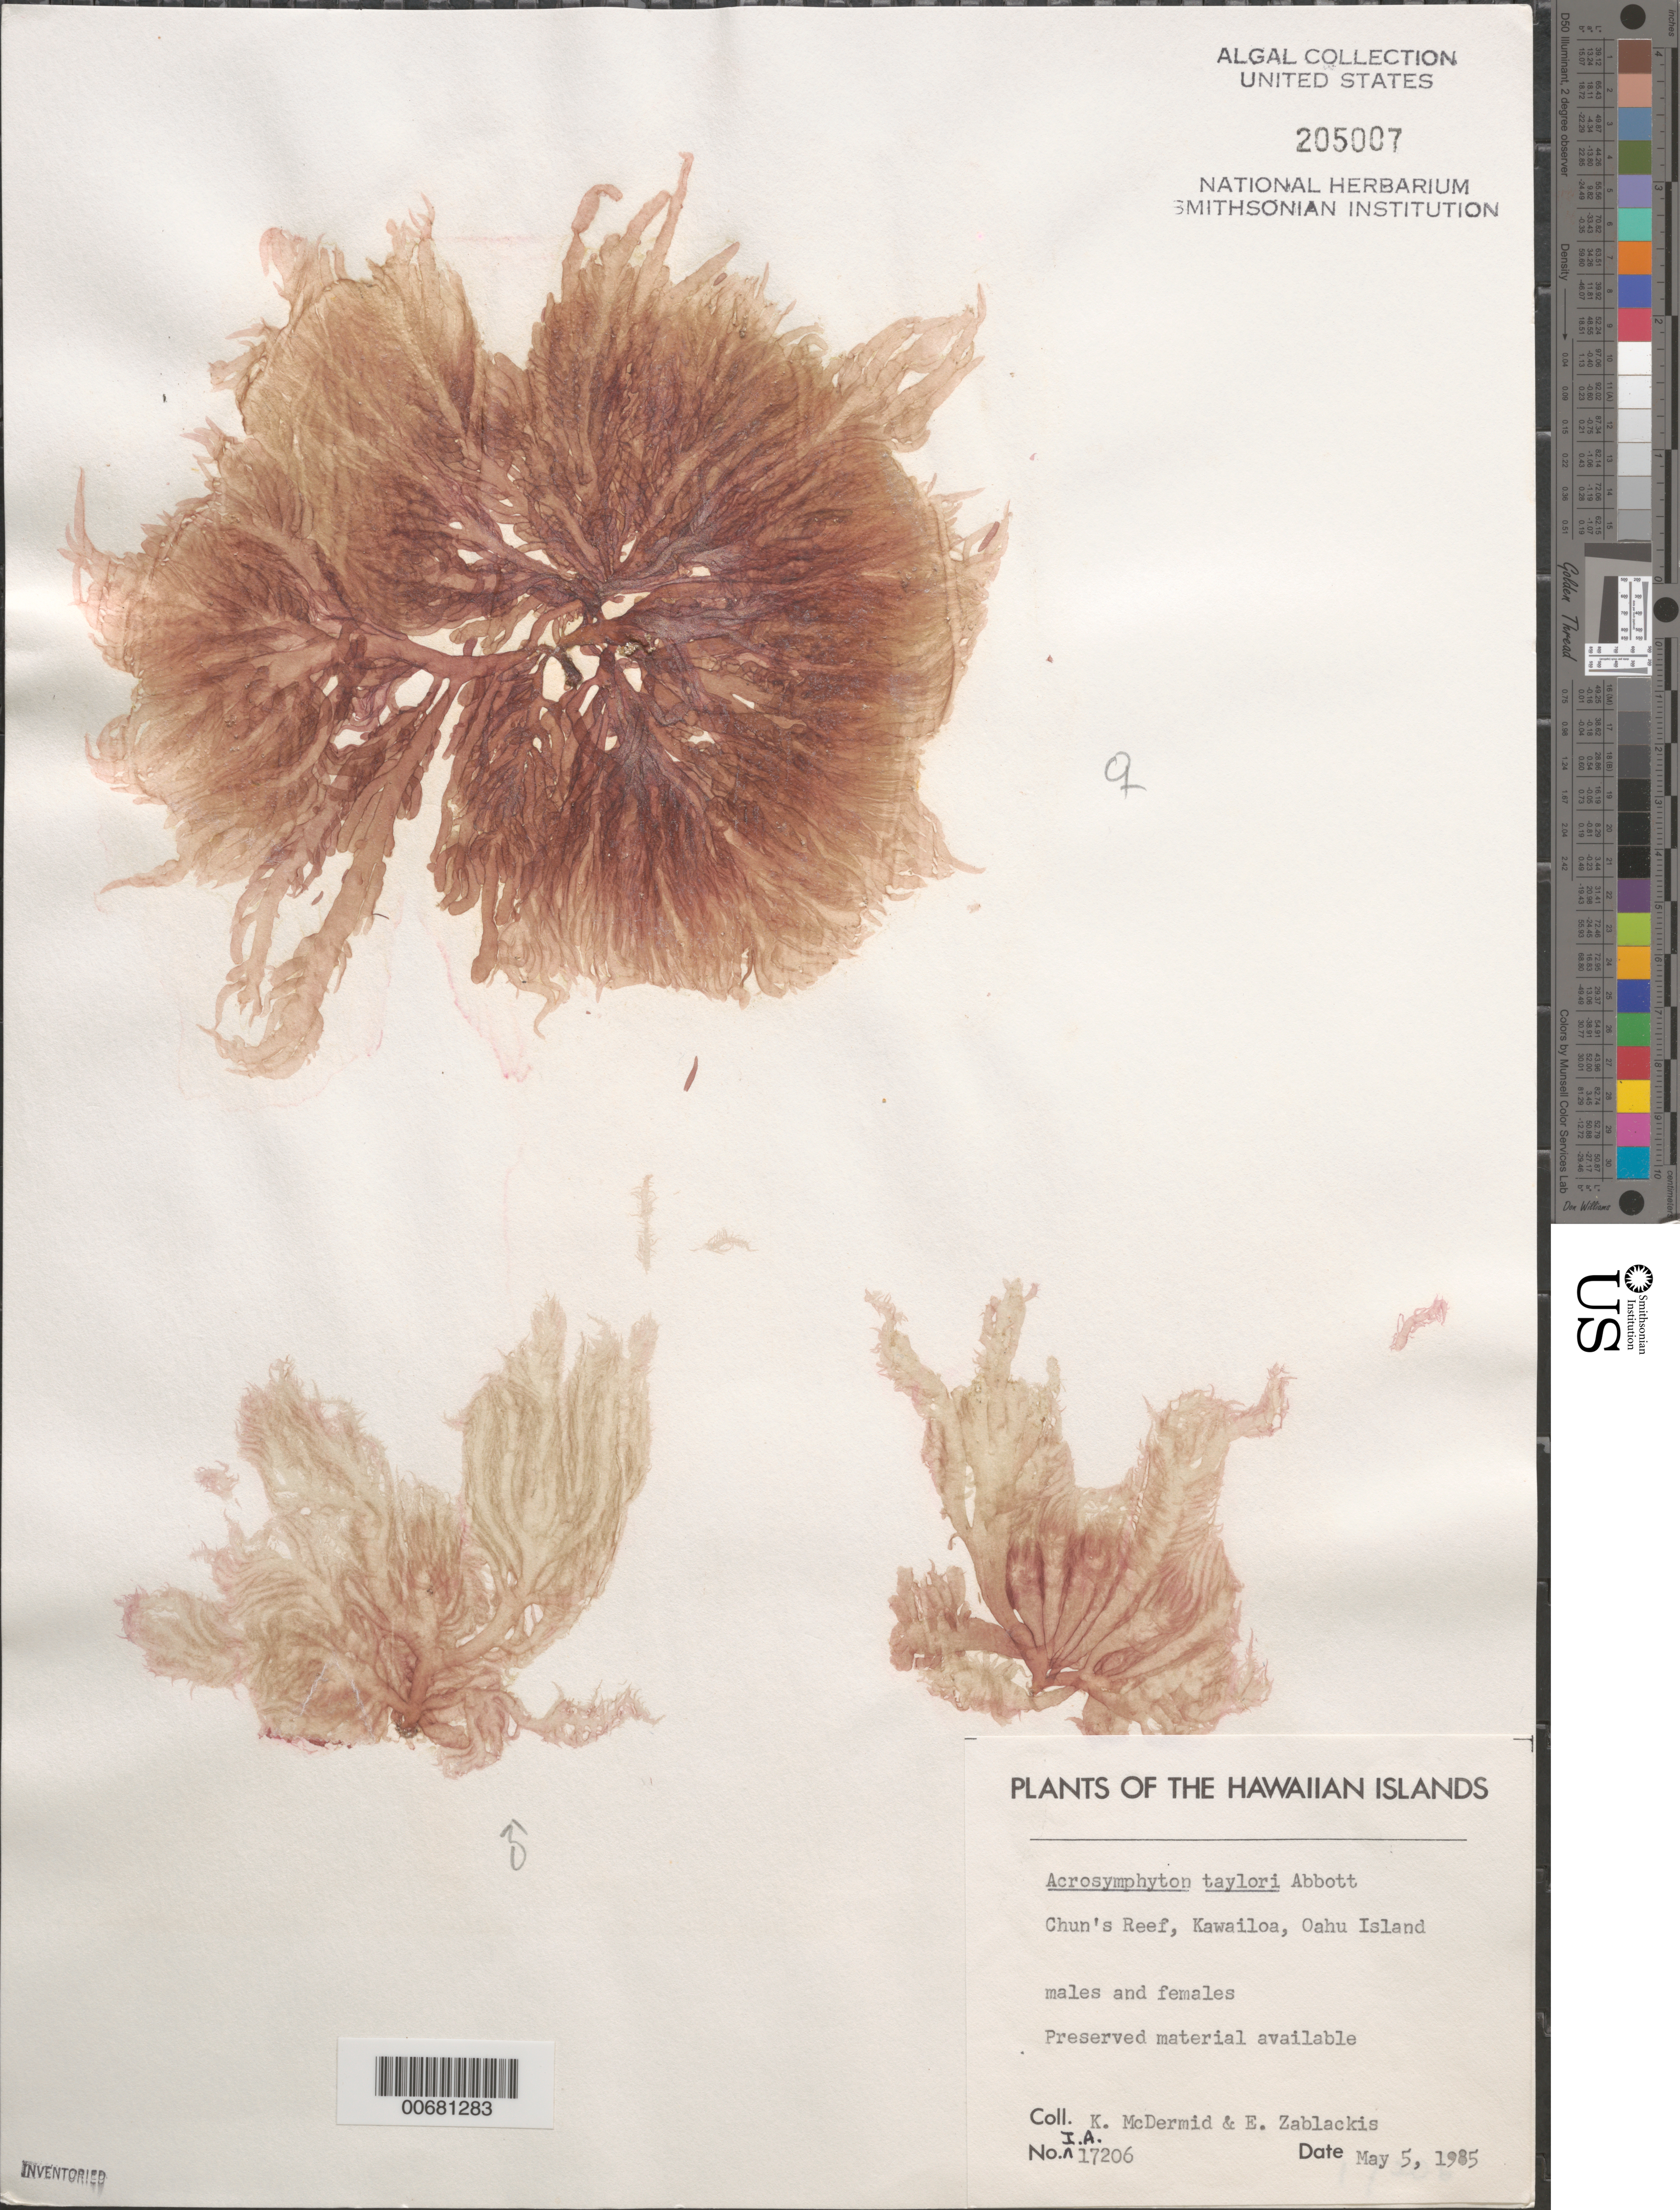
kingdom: Plantae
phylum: Rhodophyta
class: Florideophyceae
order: Acrosymphytales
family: Acrosymphytaceae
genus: Acrosymphyton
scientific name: Acrosymphyton taylorii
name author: I.A. Abbott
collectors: K. McDermid & E. Zablackis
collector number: IAA 17206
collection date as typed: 05 May 1985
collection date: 1985-05-05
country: United States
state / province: Hawaii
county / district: Honolulu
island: Oahu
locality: Kawailoa, Chun's Reef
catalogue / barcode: US 205007